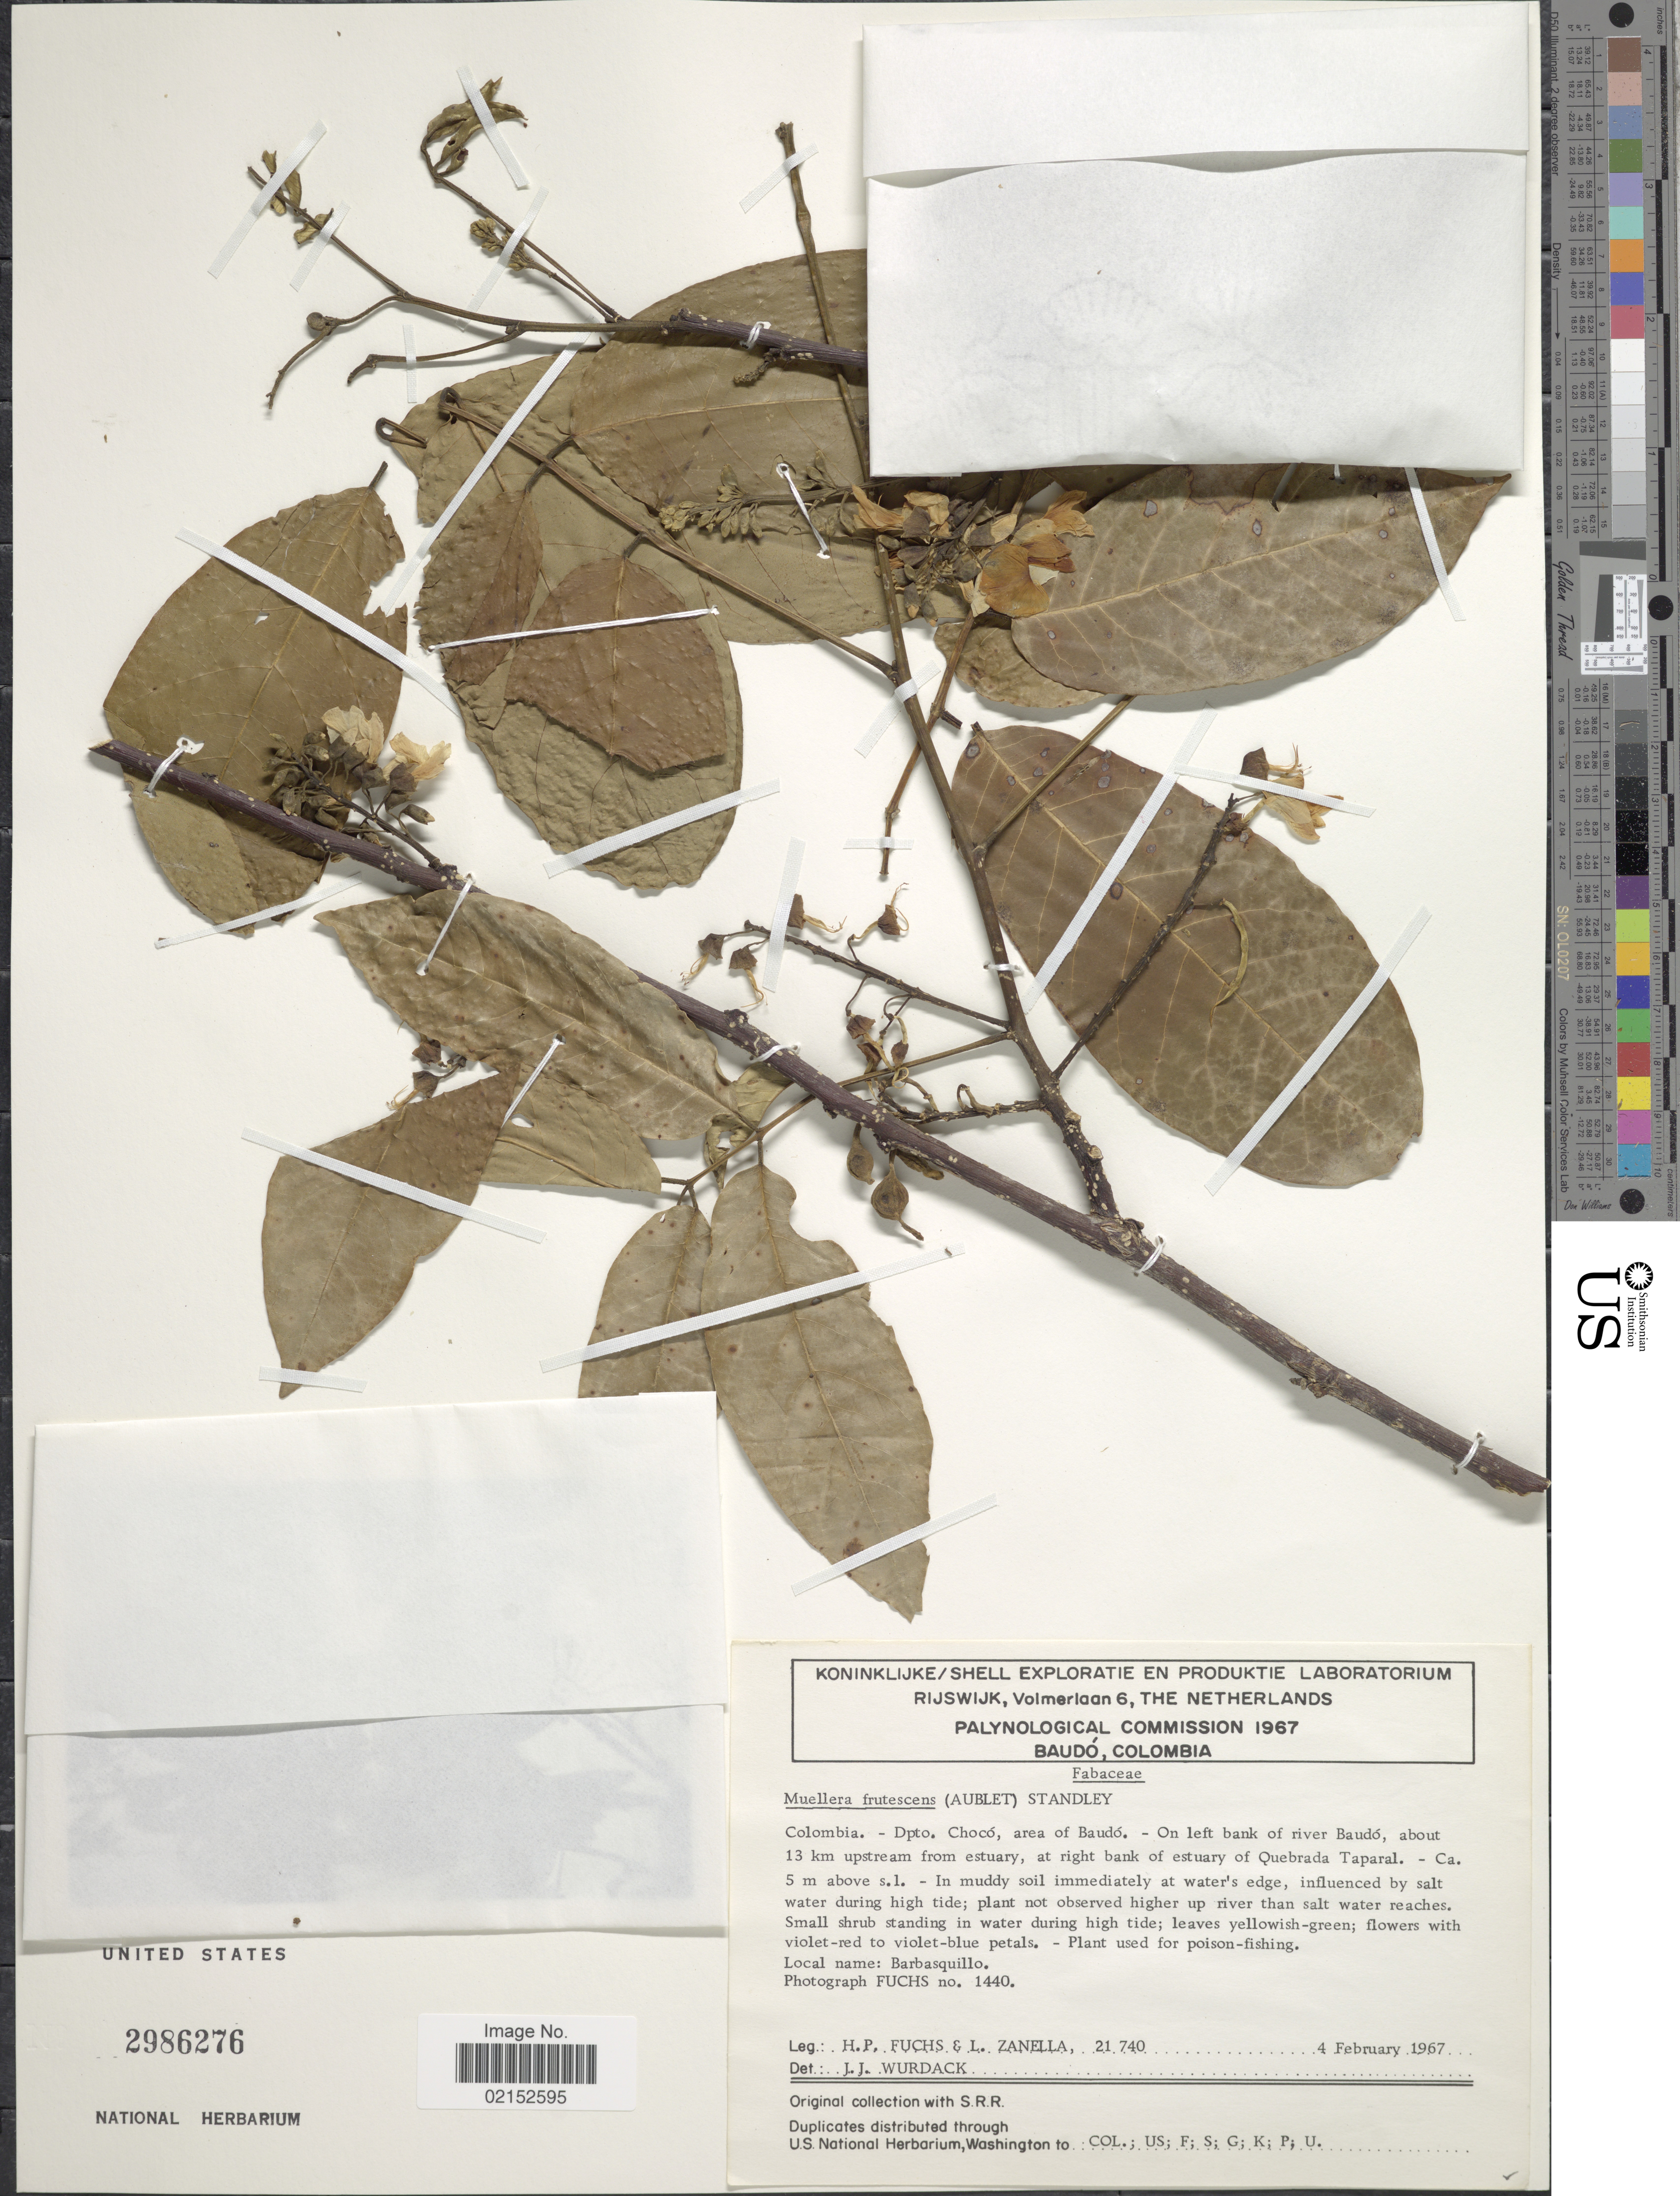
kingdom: Plantae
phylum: Tracheophyta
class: Magnoliopsida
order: Fabales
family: Fabaceae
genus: Muellera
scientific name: Muellera frutescens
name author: (Aubl.) Standl.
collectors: H. P. Fuchs & L. Zanella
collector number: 21740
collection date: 1967-02-04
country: Colombia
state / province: Chocó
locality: Area of Baudo - On left bank of river Baudo, about 13 km upstream from estuary, at right bank of estuary of Quebrada Taparal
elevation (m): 5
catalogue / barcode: US 2986276